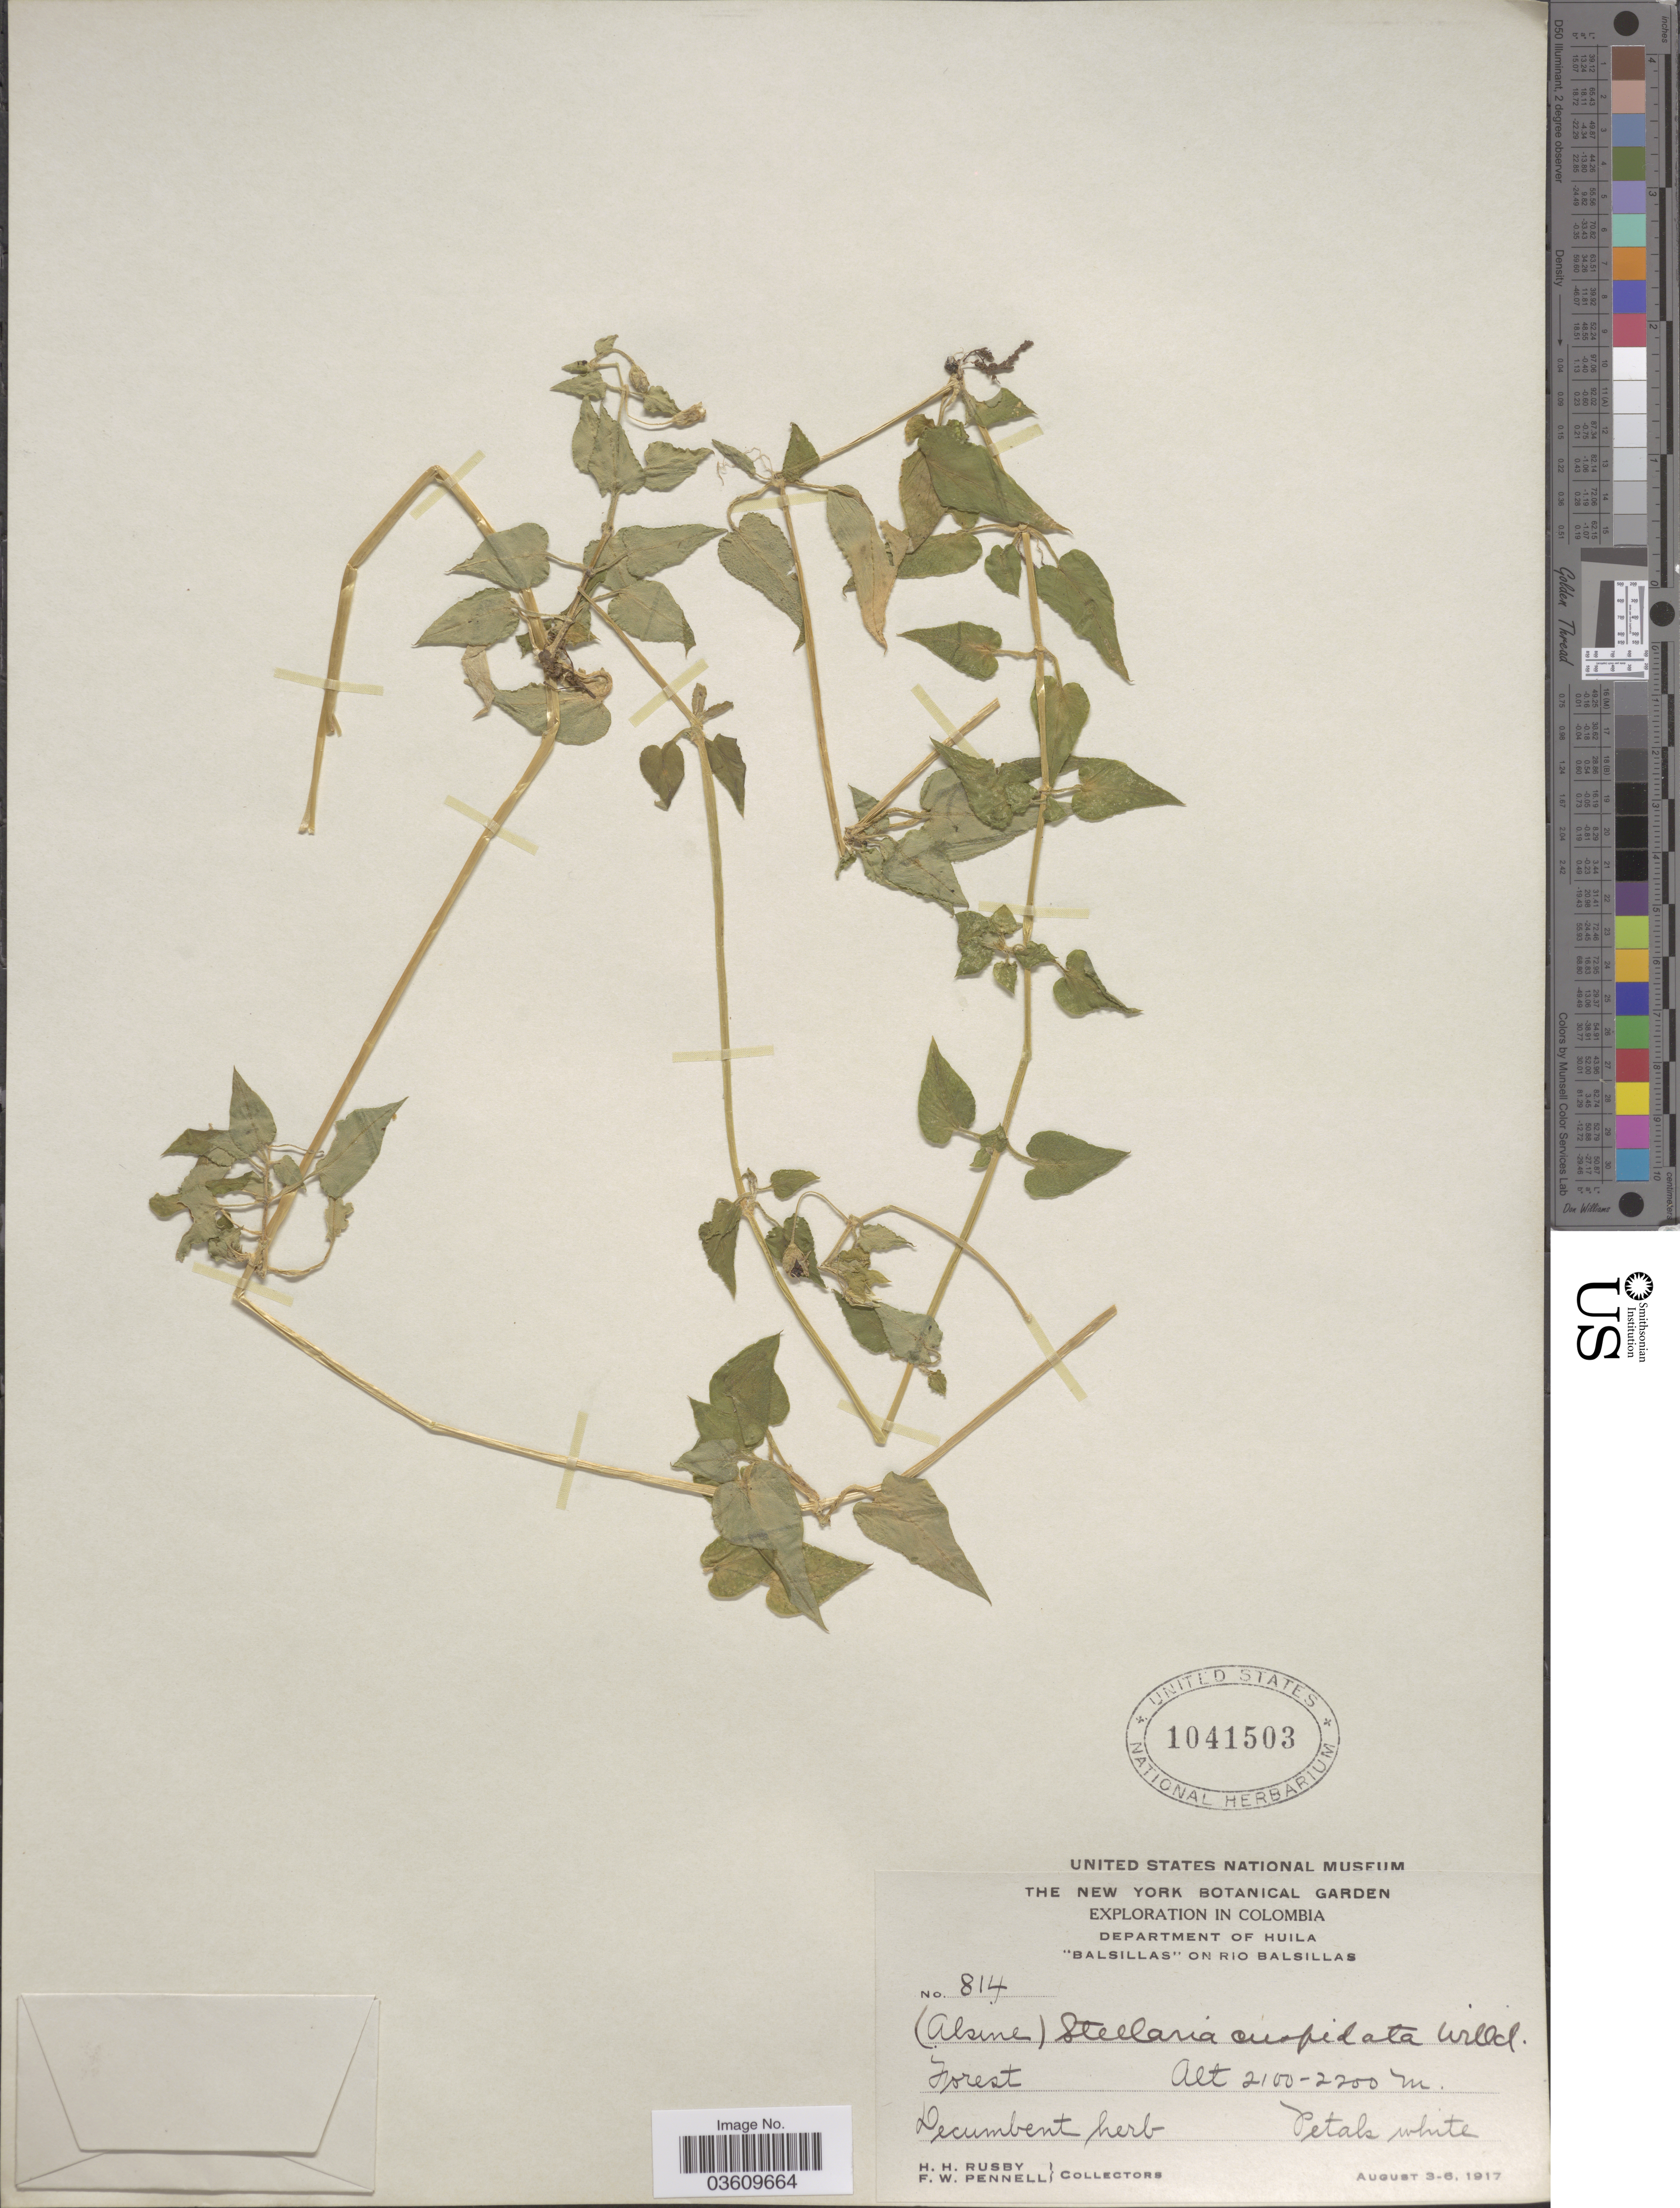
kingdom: Plantae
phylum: Tracheophyta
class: Magnoliopsida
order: Caryophyllales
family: Caryophyllaceae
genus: Stellaria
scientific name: Stellaria cuspidata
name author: Willd. ex Schltdl.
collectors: H. H. Rusby & F. W. Pennell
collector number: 814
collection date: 1917-08-03/1917-08-06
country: Colombia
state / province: Huila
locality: Department of Huila "Balsillas" on Rio Balsillas.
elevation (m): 2100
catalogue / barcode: US 1041503